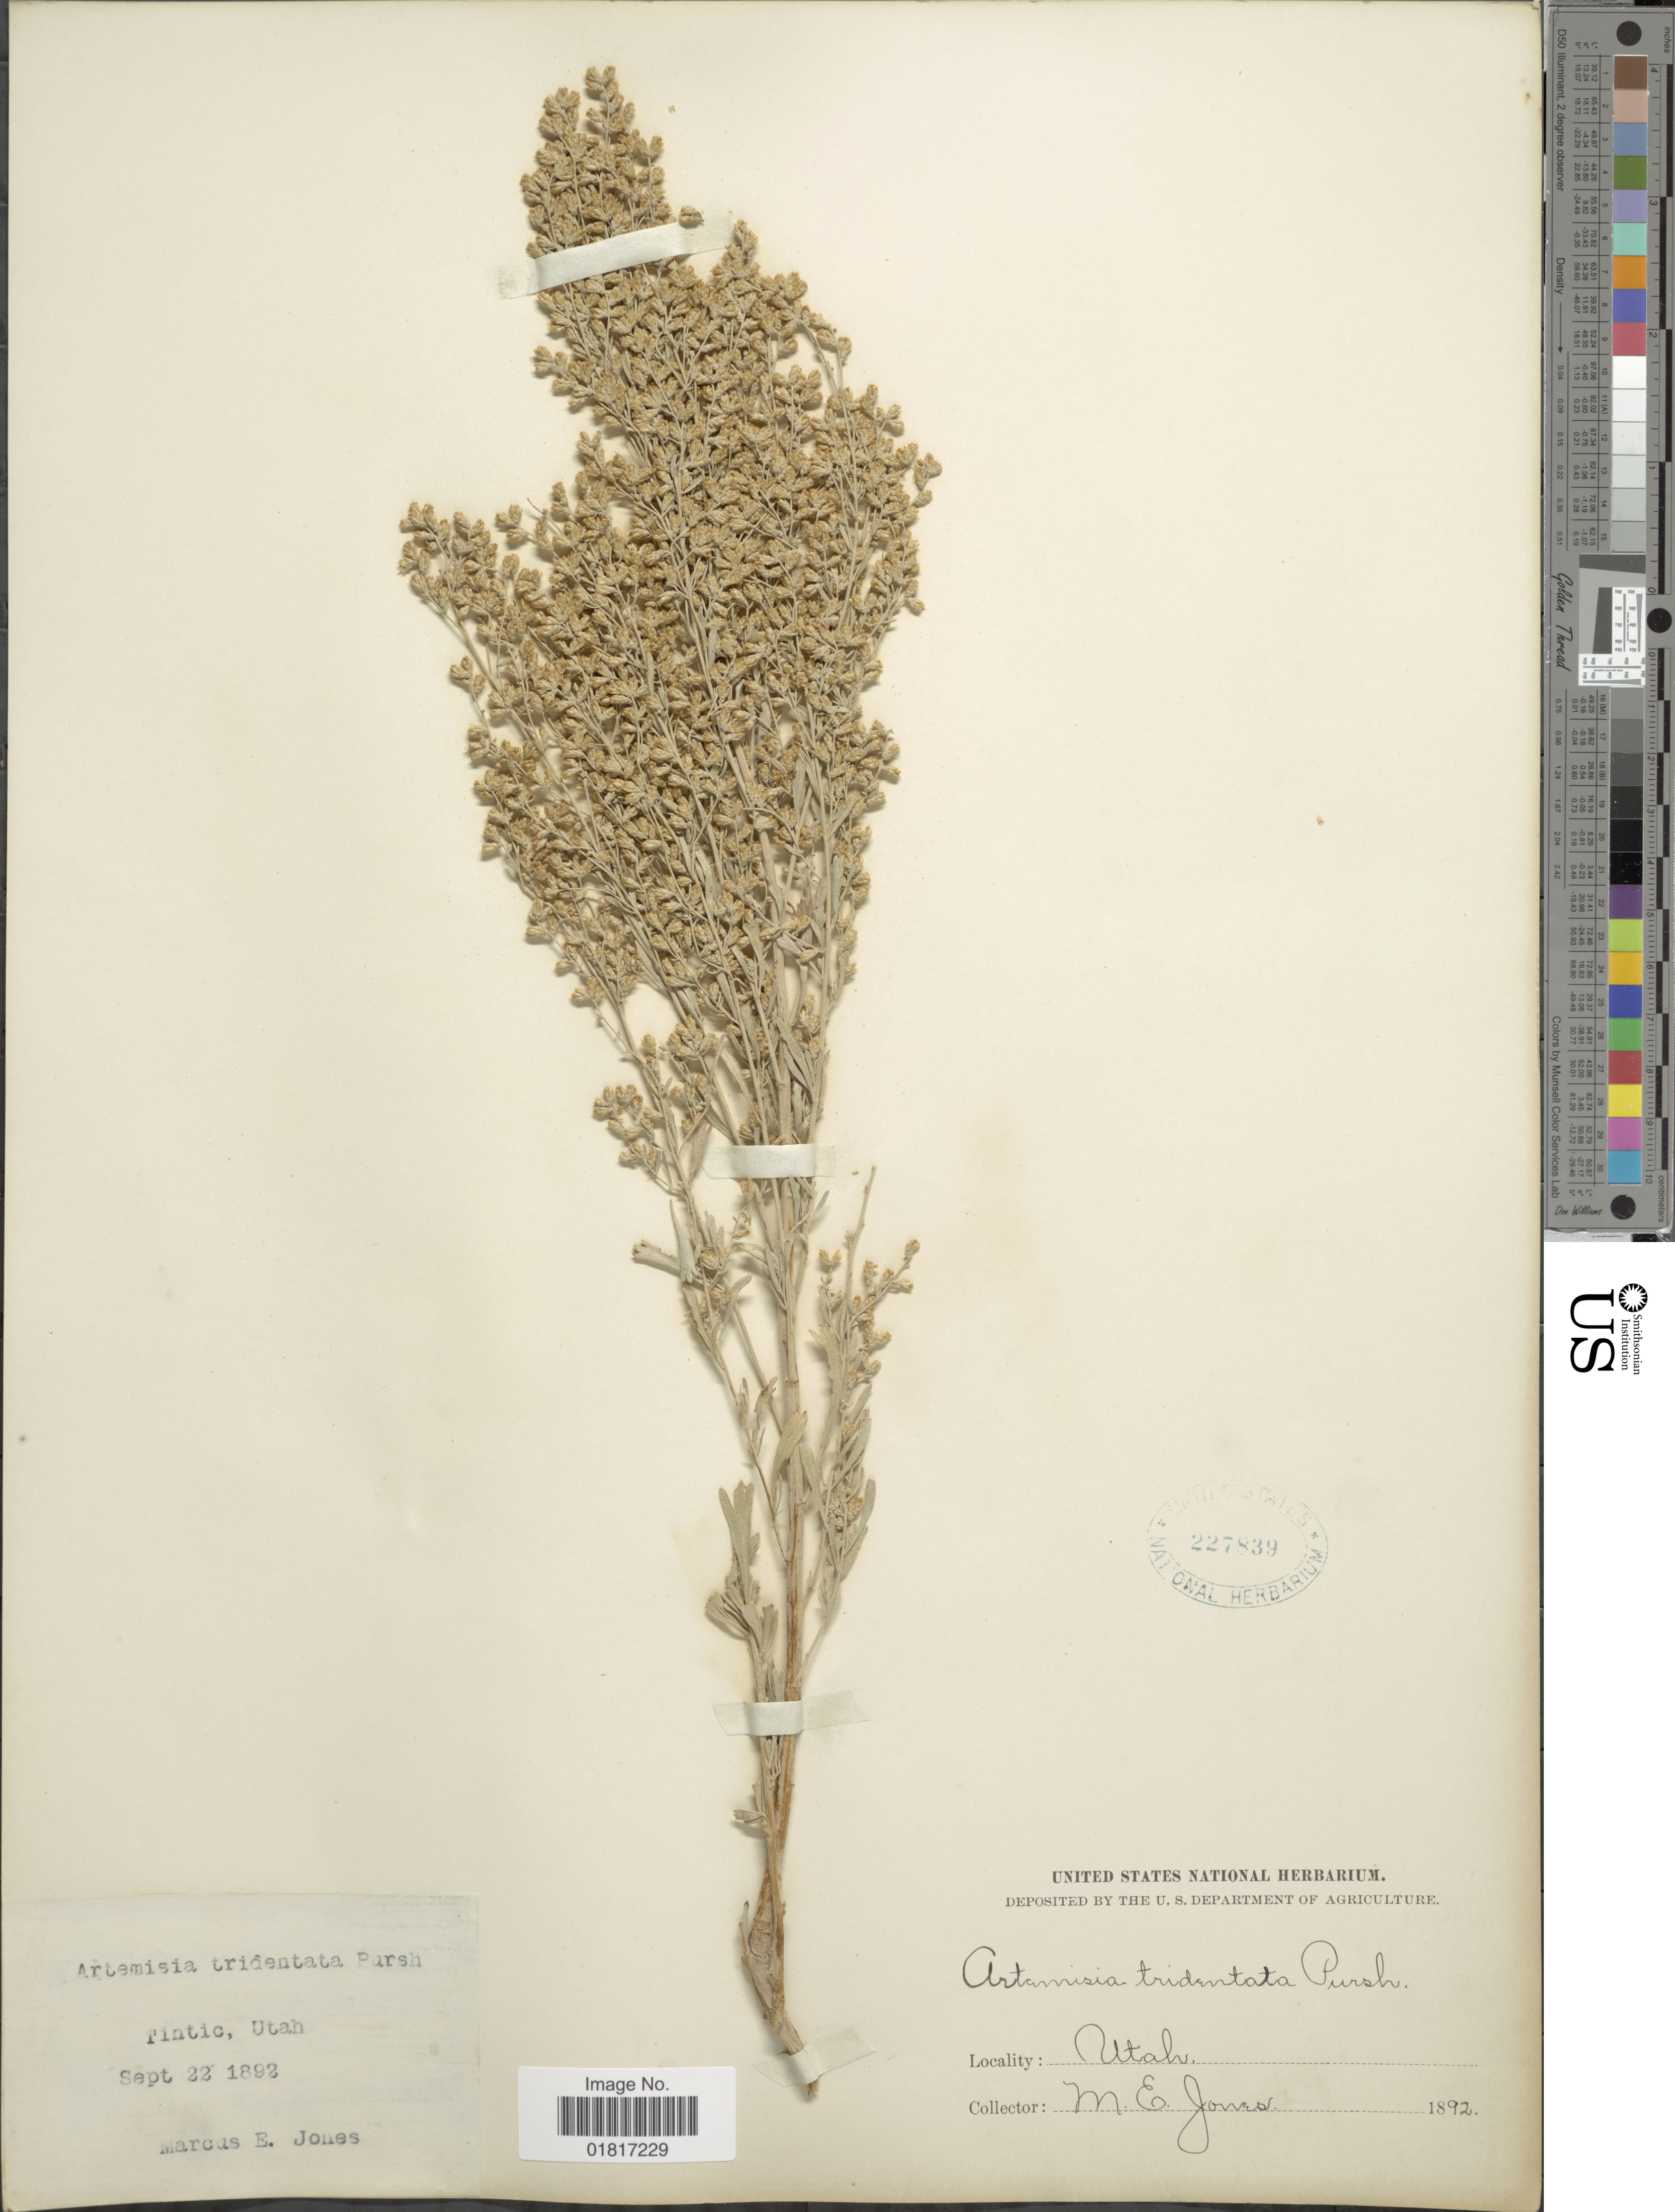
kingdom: Plantae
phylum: Tracheophyta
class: Magnoliopsida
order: Asterales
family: Asteraceae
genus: Artemisia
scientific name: Artemisia tridentata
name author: Nutt.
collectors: M. E. Jones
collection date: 1892-09-22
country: United States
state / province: Utah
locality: Tintic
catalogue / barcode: US 227839